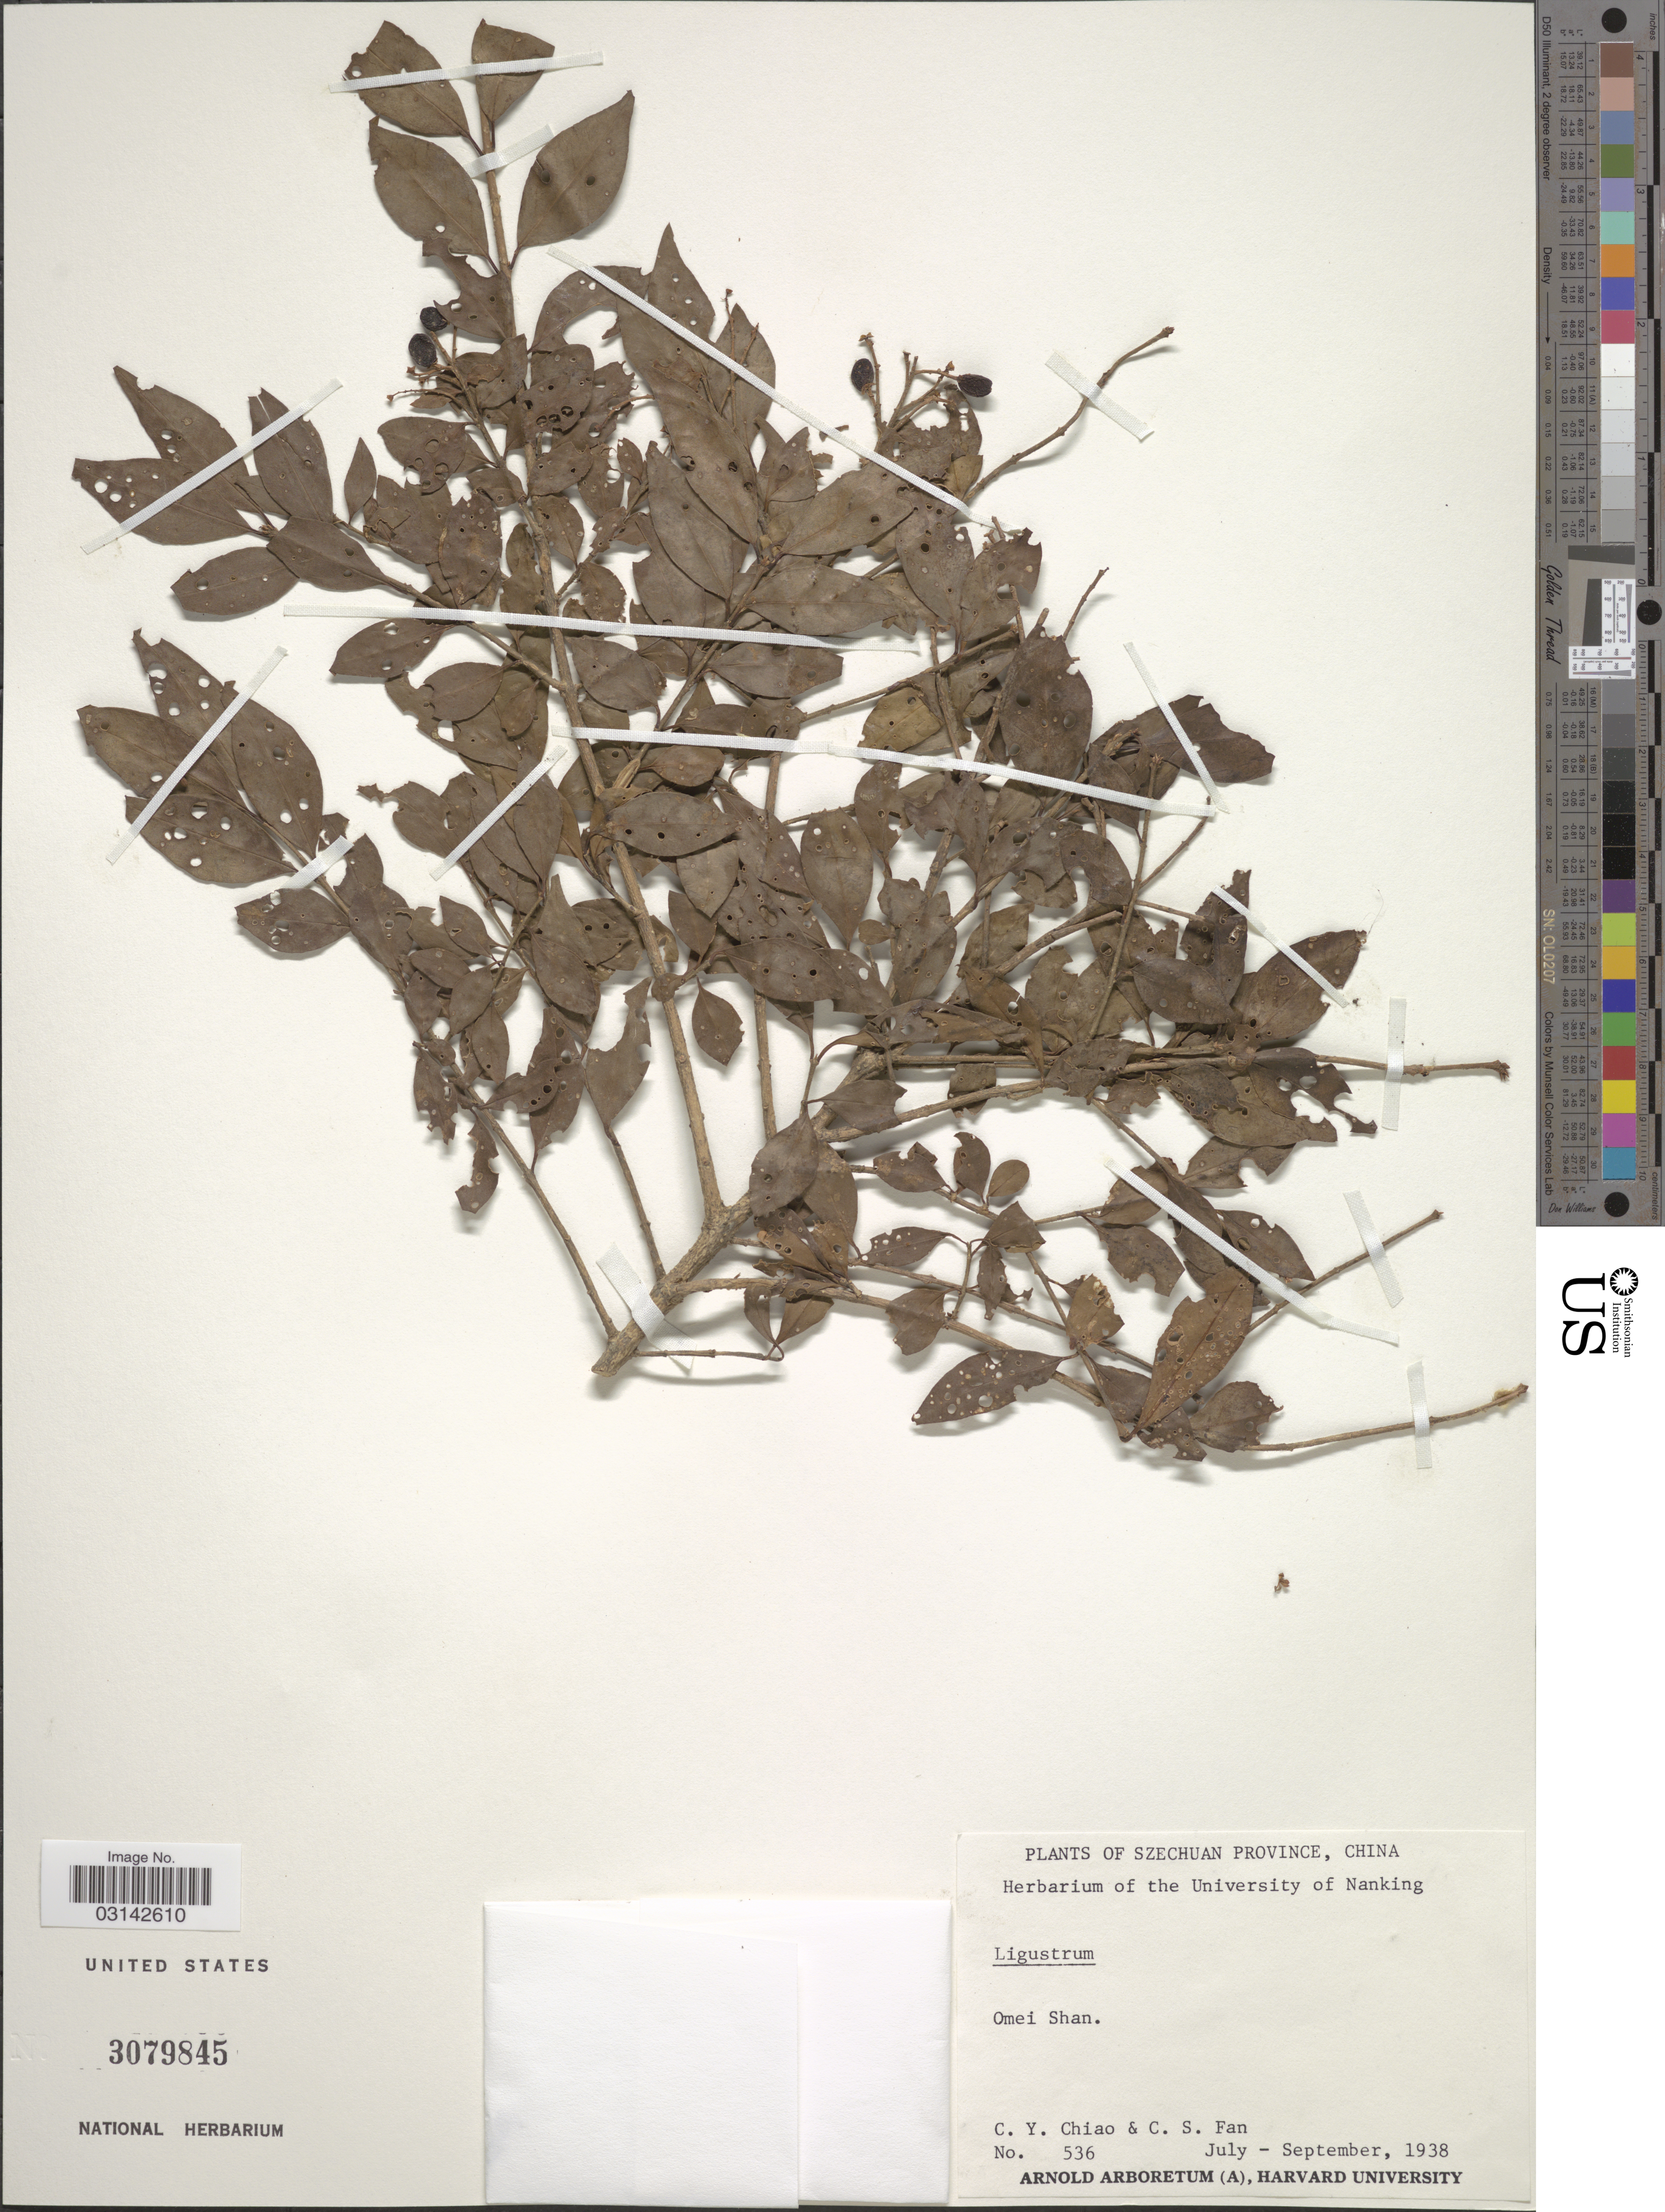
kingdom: Plantae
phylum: Tracheophyta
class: Magnoliopsida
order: Lamiales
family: Oleaceae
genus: Ligustrum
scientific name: Ligustrum sp.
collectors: C. Y. Chiao & C. S. Fan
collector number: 536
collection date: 1938-07/1938-09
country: China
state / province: Sichuan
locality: Szechuan Province, Omei Shan.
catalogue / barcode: US 3079845